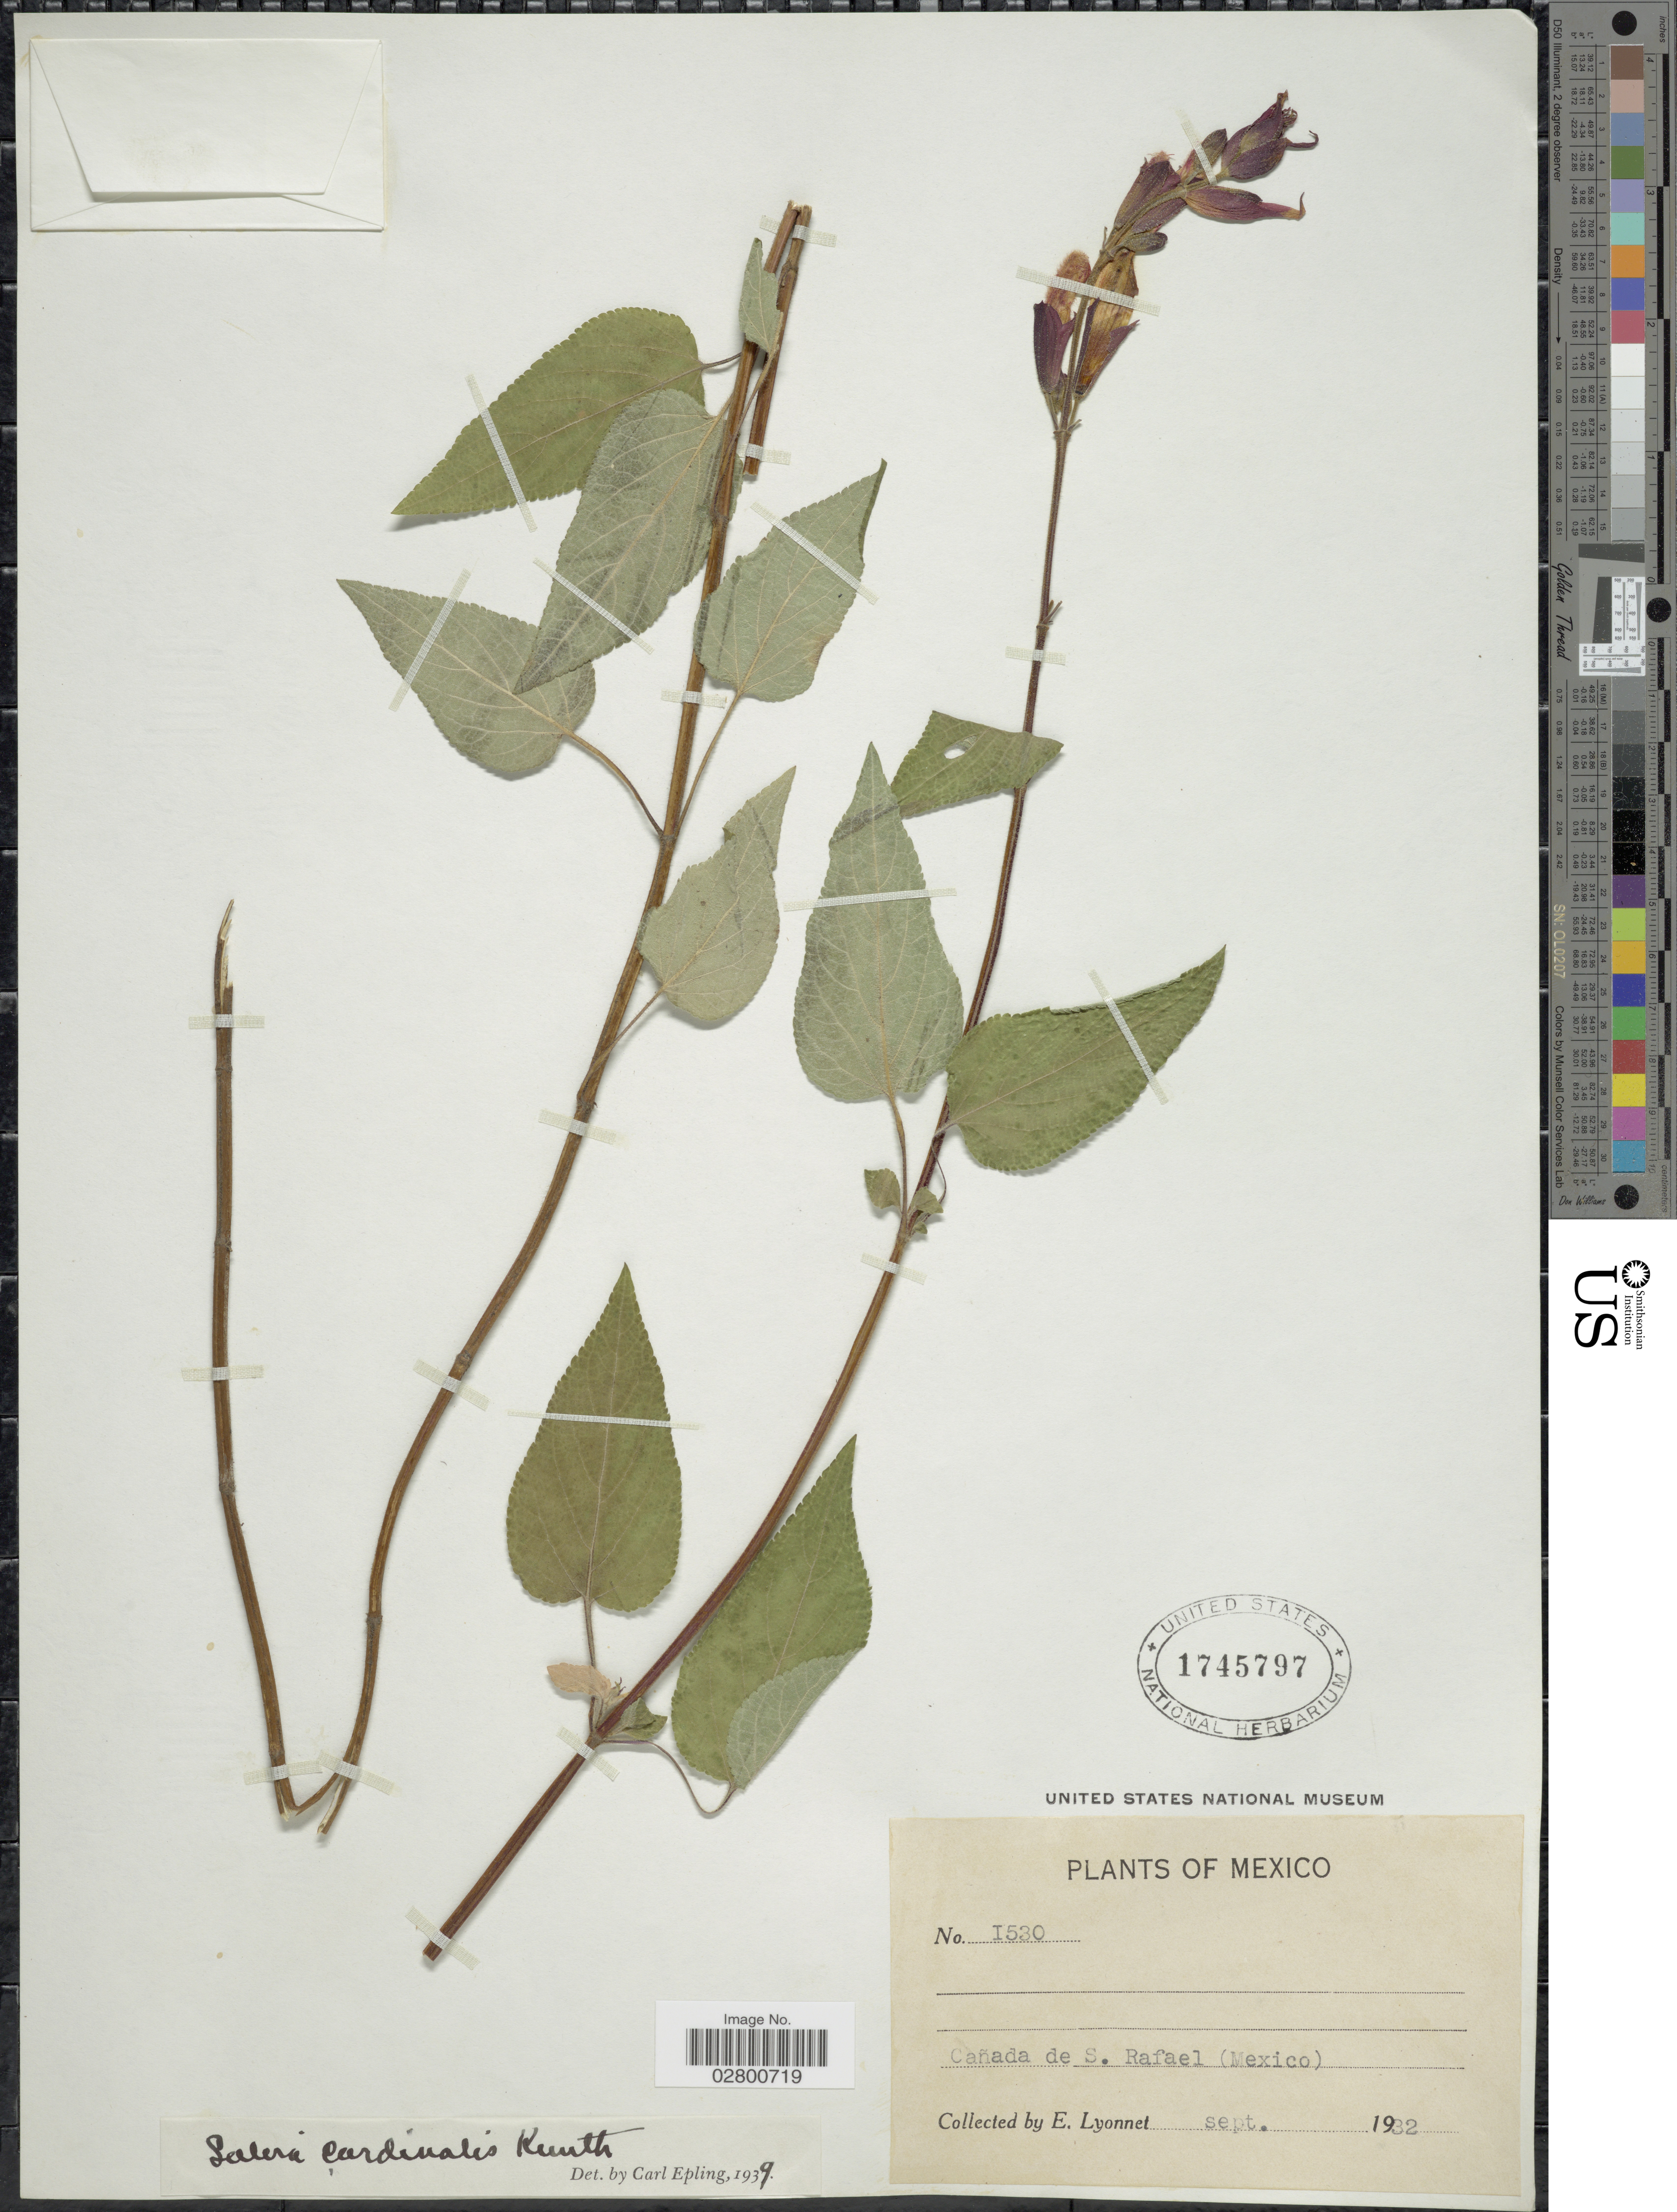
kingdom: Plantae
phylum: Tracheophyta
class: Magnoliopsida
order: Lamiales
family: Lamiaceae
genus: Salvia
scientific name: Salvia cardinalis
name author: Kunth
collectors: E. Lyonnet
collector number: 1530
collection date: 1932-09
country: Mexico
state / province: México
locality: Cañada de S. Rafael (Mexico).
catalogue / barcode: US 1745797